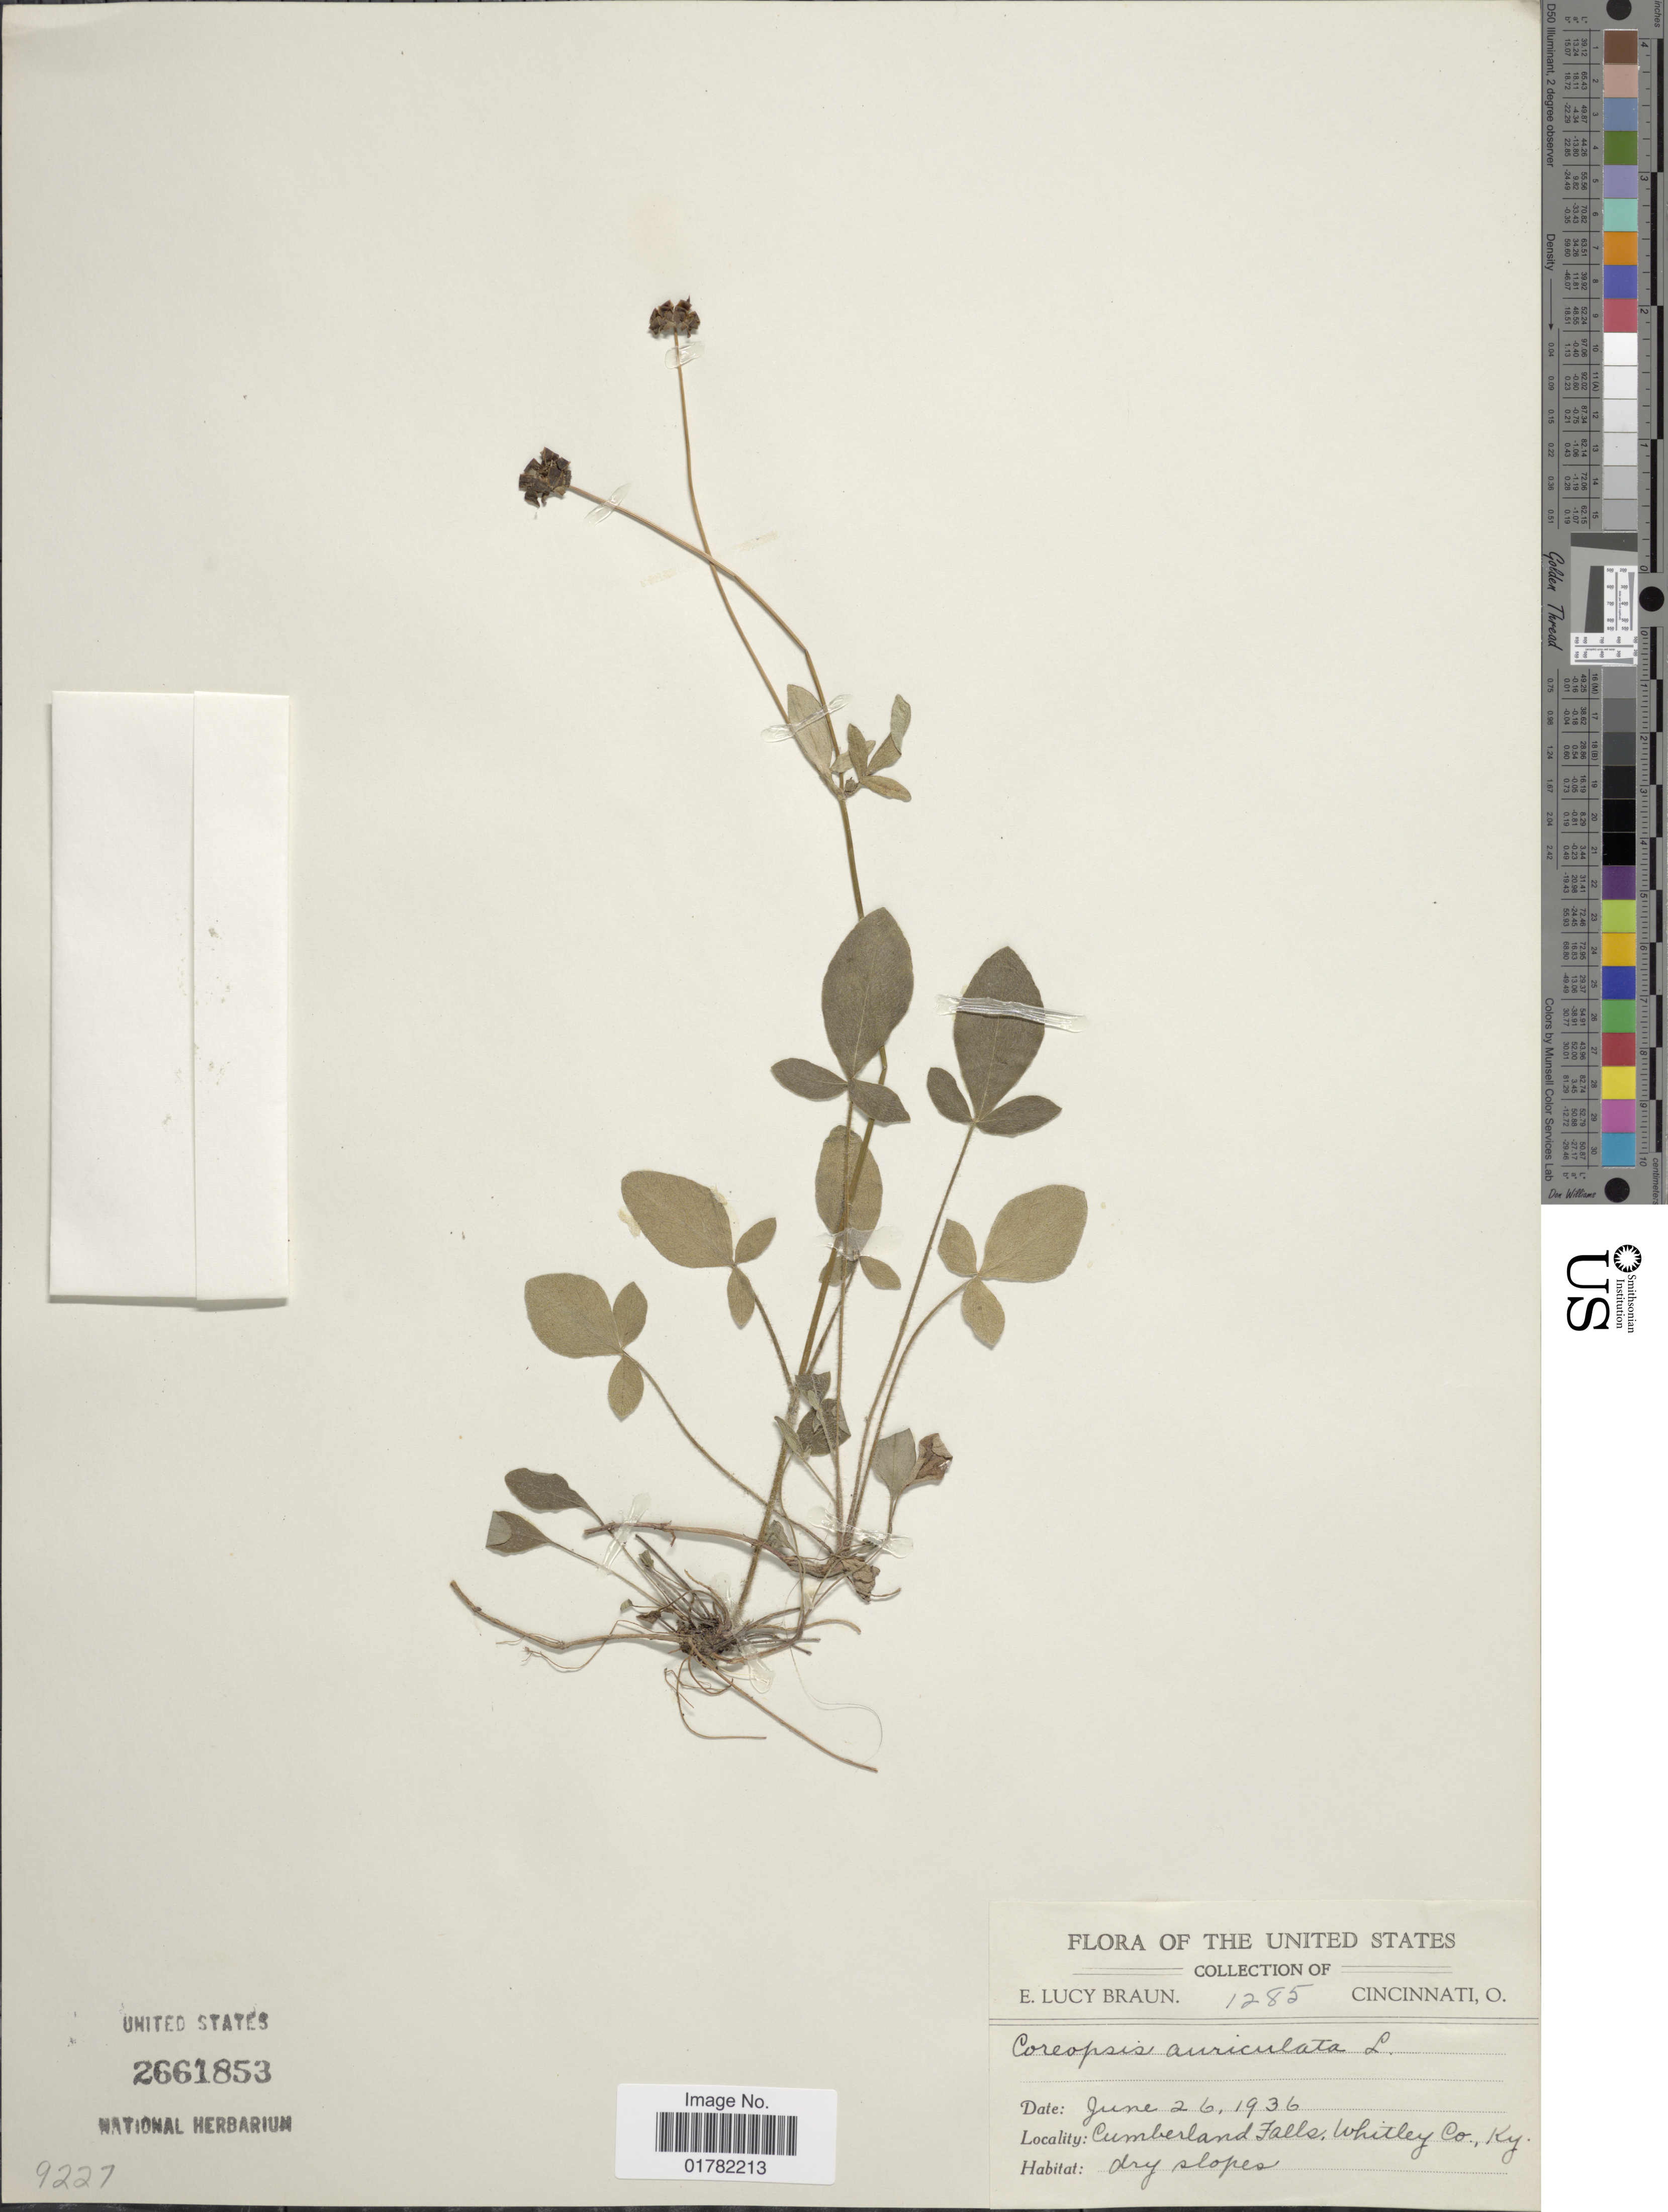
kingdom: Plantae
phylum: Tracheophyta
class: Magnoliopsida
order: Asterales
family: Asteraceae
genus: Coreopsis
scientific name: Coreopsis auriculata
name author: L.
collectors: E. L. Braun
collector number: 1285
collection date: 1936-06-26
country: United States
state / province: Kentucky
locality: Cumberland Falls, Whitley Co.,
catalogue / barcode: US 2661853